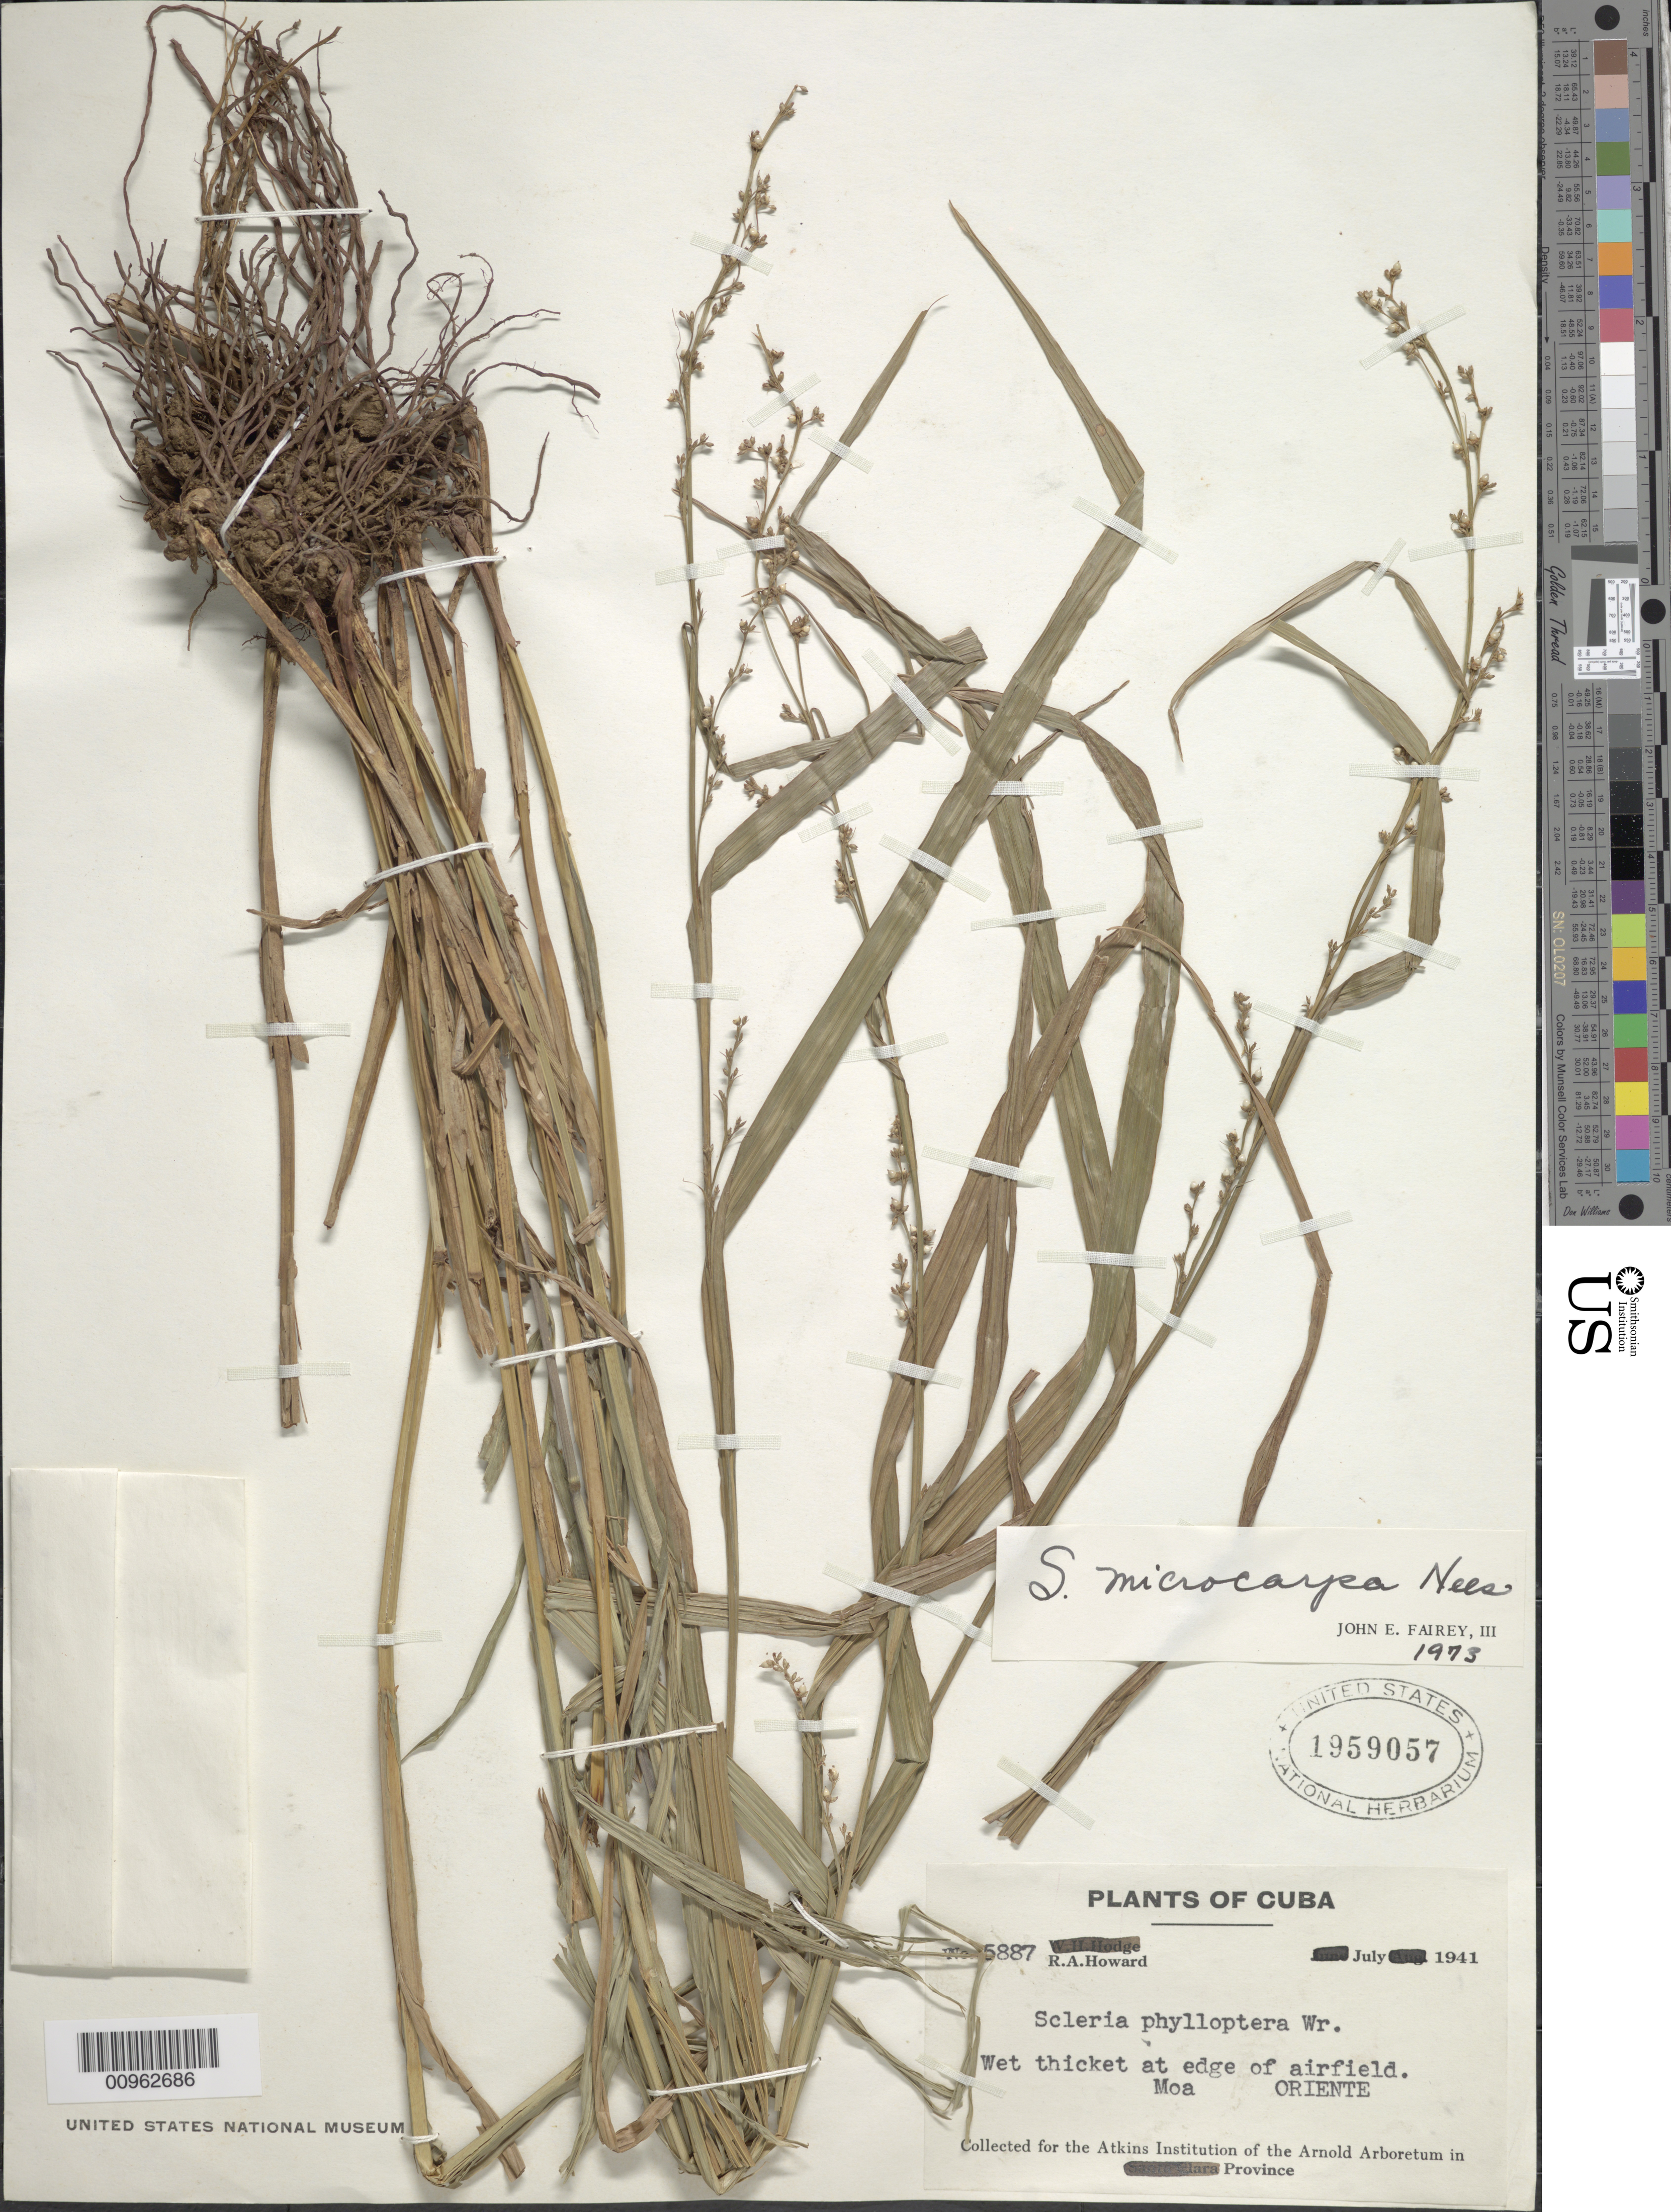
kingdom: Plantae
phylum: Tracheophyta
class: Liliopsida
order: Poales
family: Cyperaceae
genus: Scleria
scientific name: Scleria microcarpa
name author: Nees ex Kunth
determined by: Fairey, J. E., III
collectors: R. A. Howard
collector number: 5887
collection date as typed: Jul 1941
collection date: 1941-07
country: Cuba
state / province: Holguín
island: Cuba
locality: At edge of airfield, Moa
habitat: Wet thicket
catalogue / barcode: US 1959057